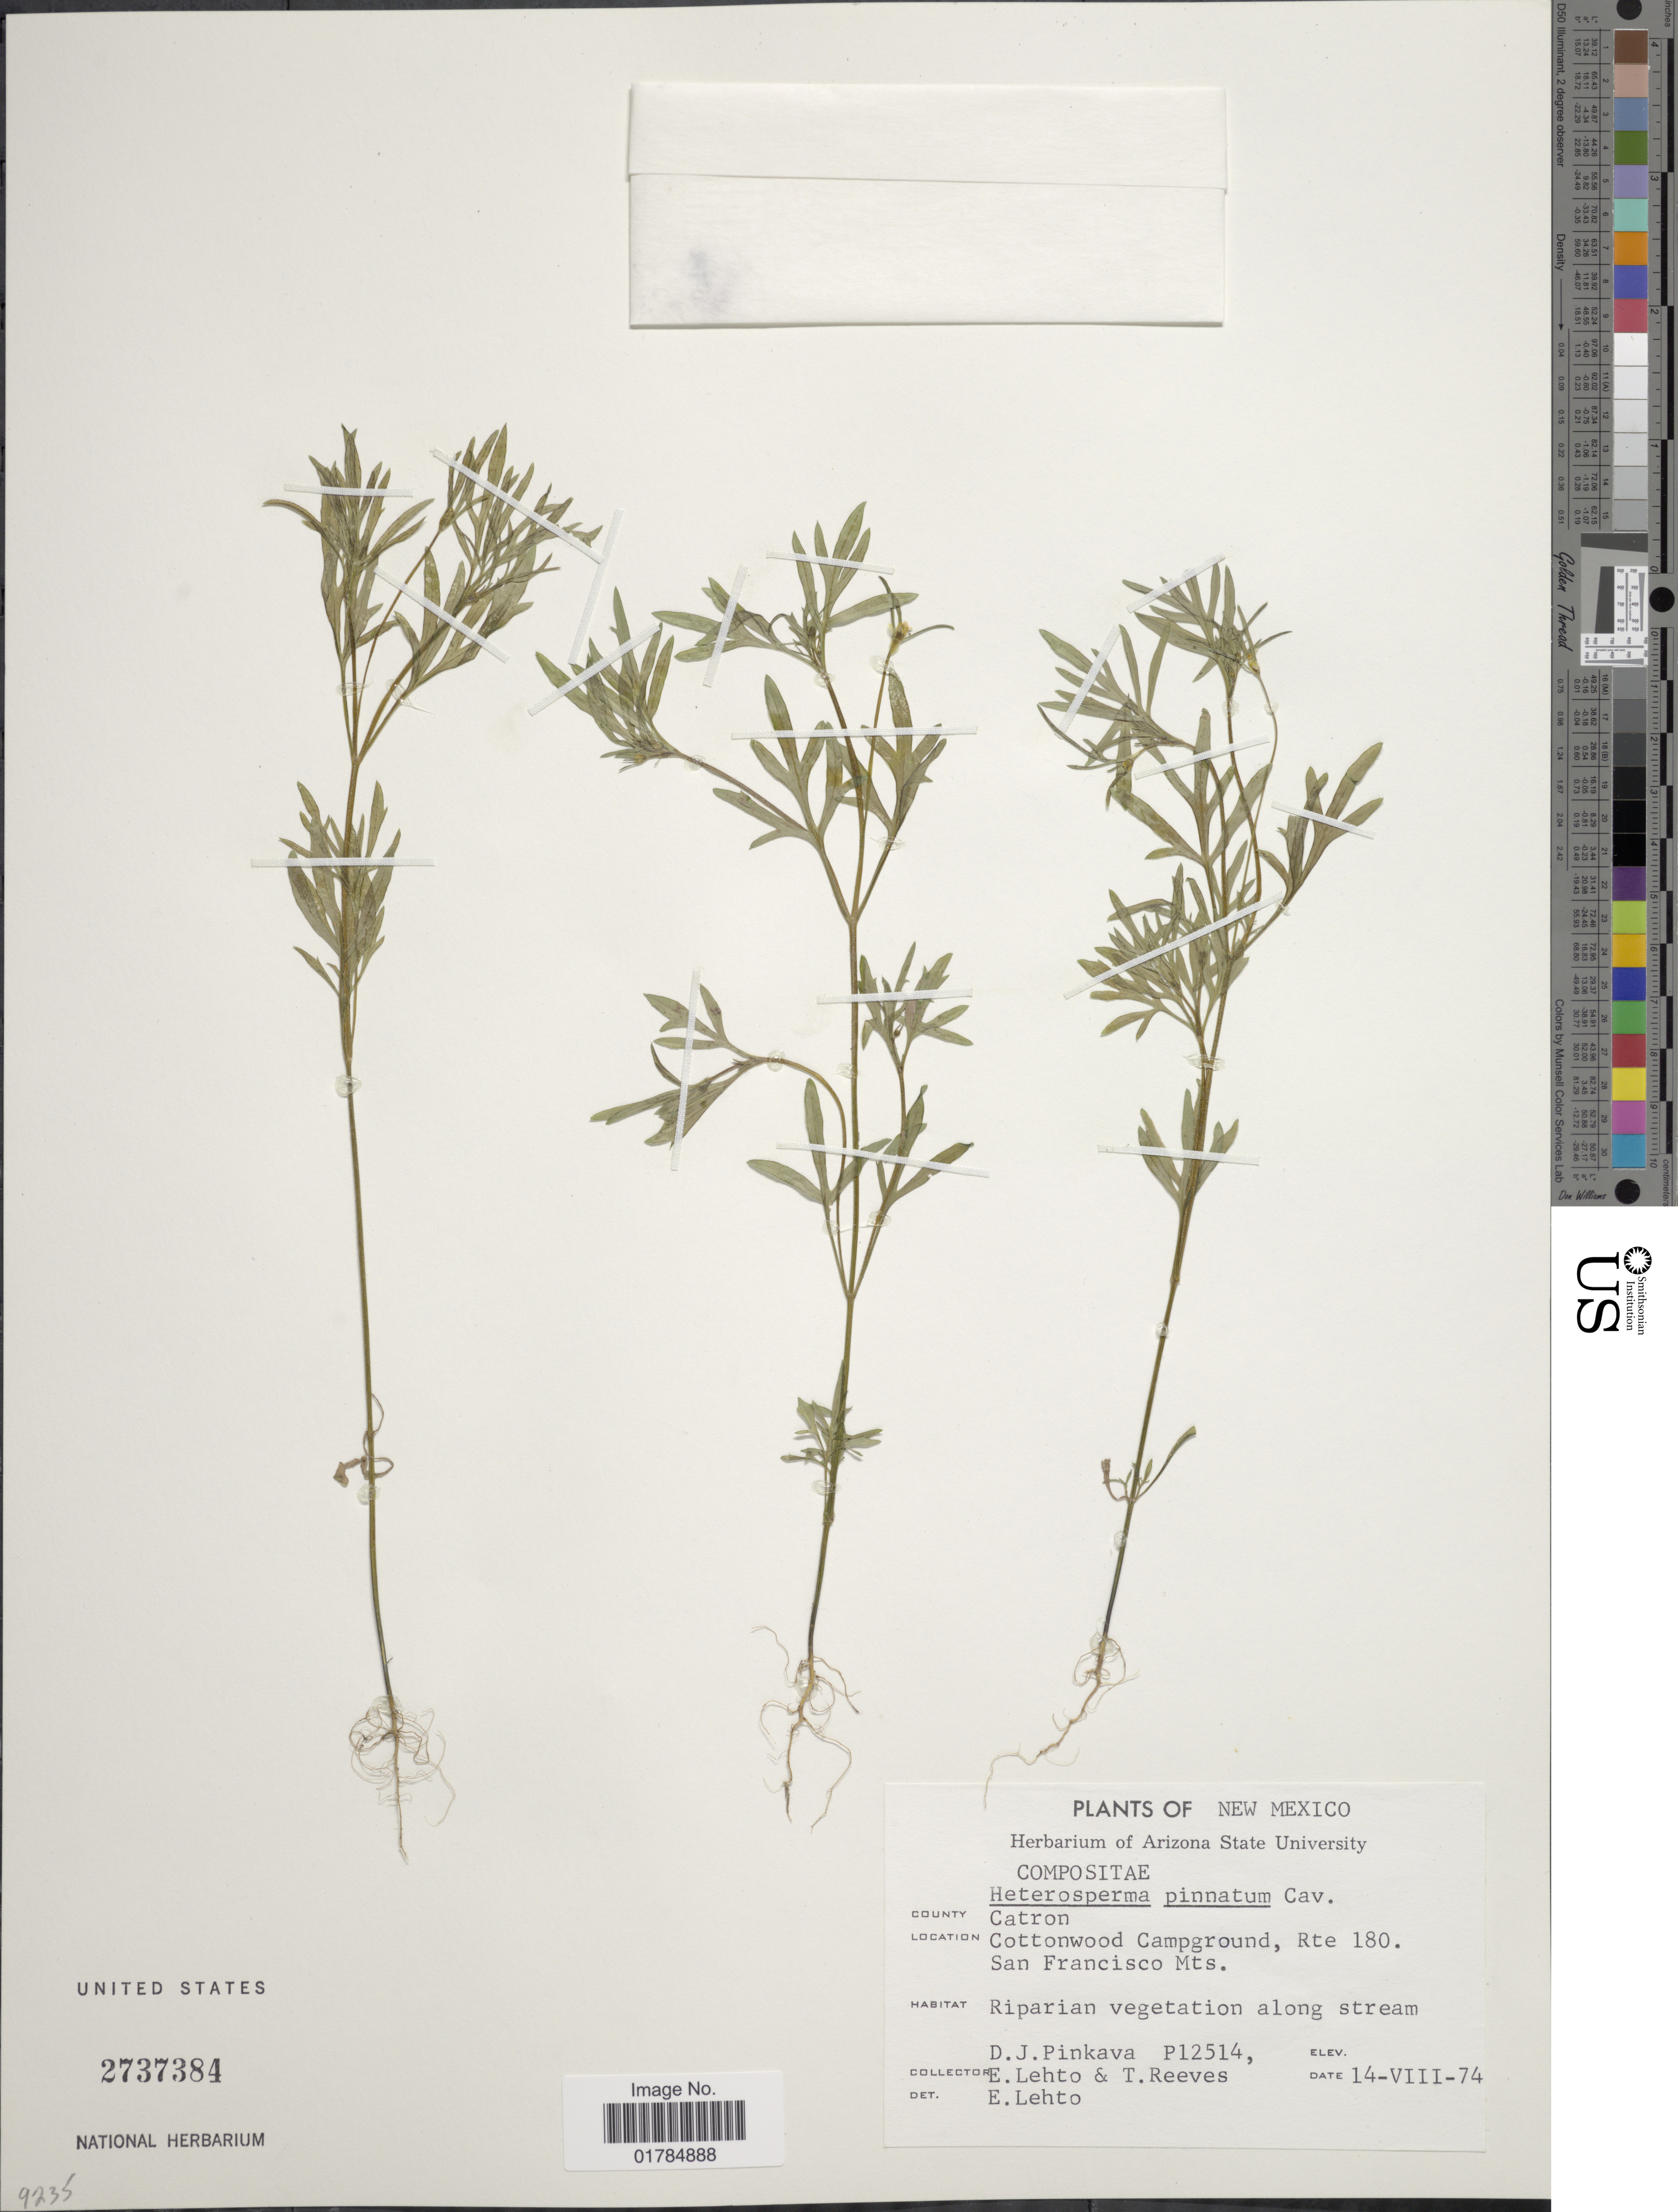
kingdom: Plantae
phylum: Tracheophyta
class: Magnoliopsida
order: Asterales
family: Asteraceae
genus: Heterosperma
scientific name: Heterosperma pinnatum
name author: Cav.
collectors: D. J. Pinkava, E. Lehto, T. Reeves & E. Lehto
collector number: P12514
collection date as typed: Transcribed d/m/y: 14/8/74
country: United States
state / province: New Mexico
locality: County Catron. Cottonwood Campground Rte 180. San Francisco Mts.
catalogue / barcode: US 2737384